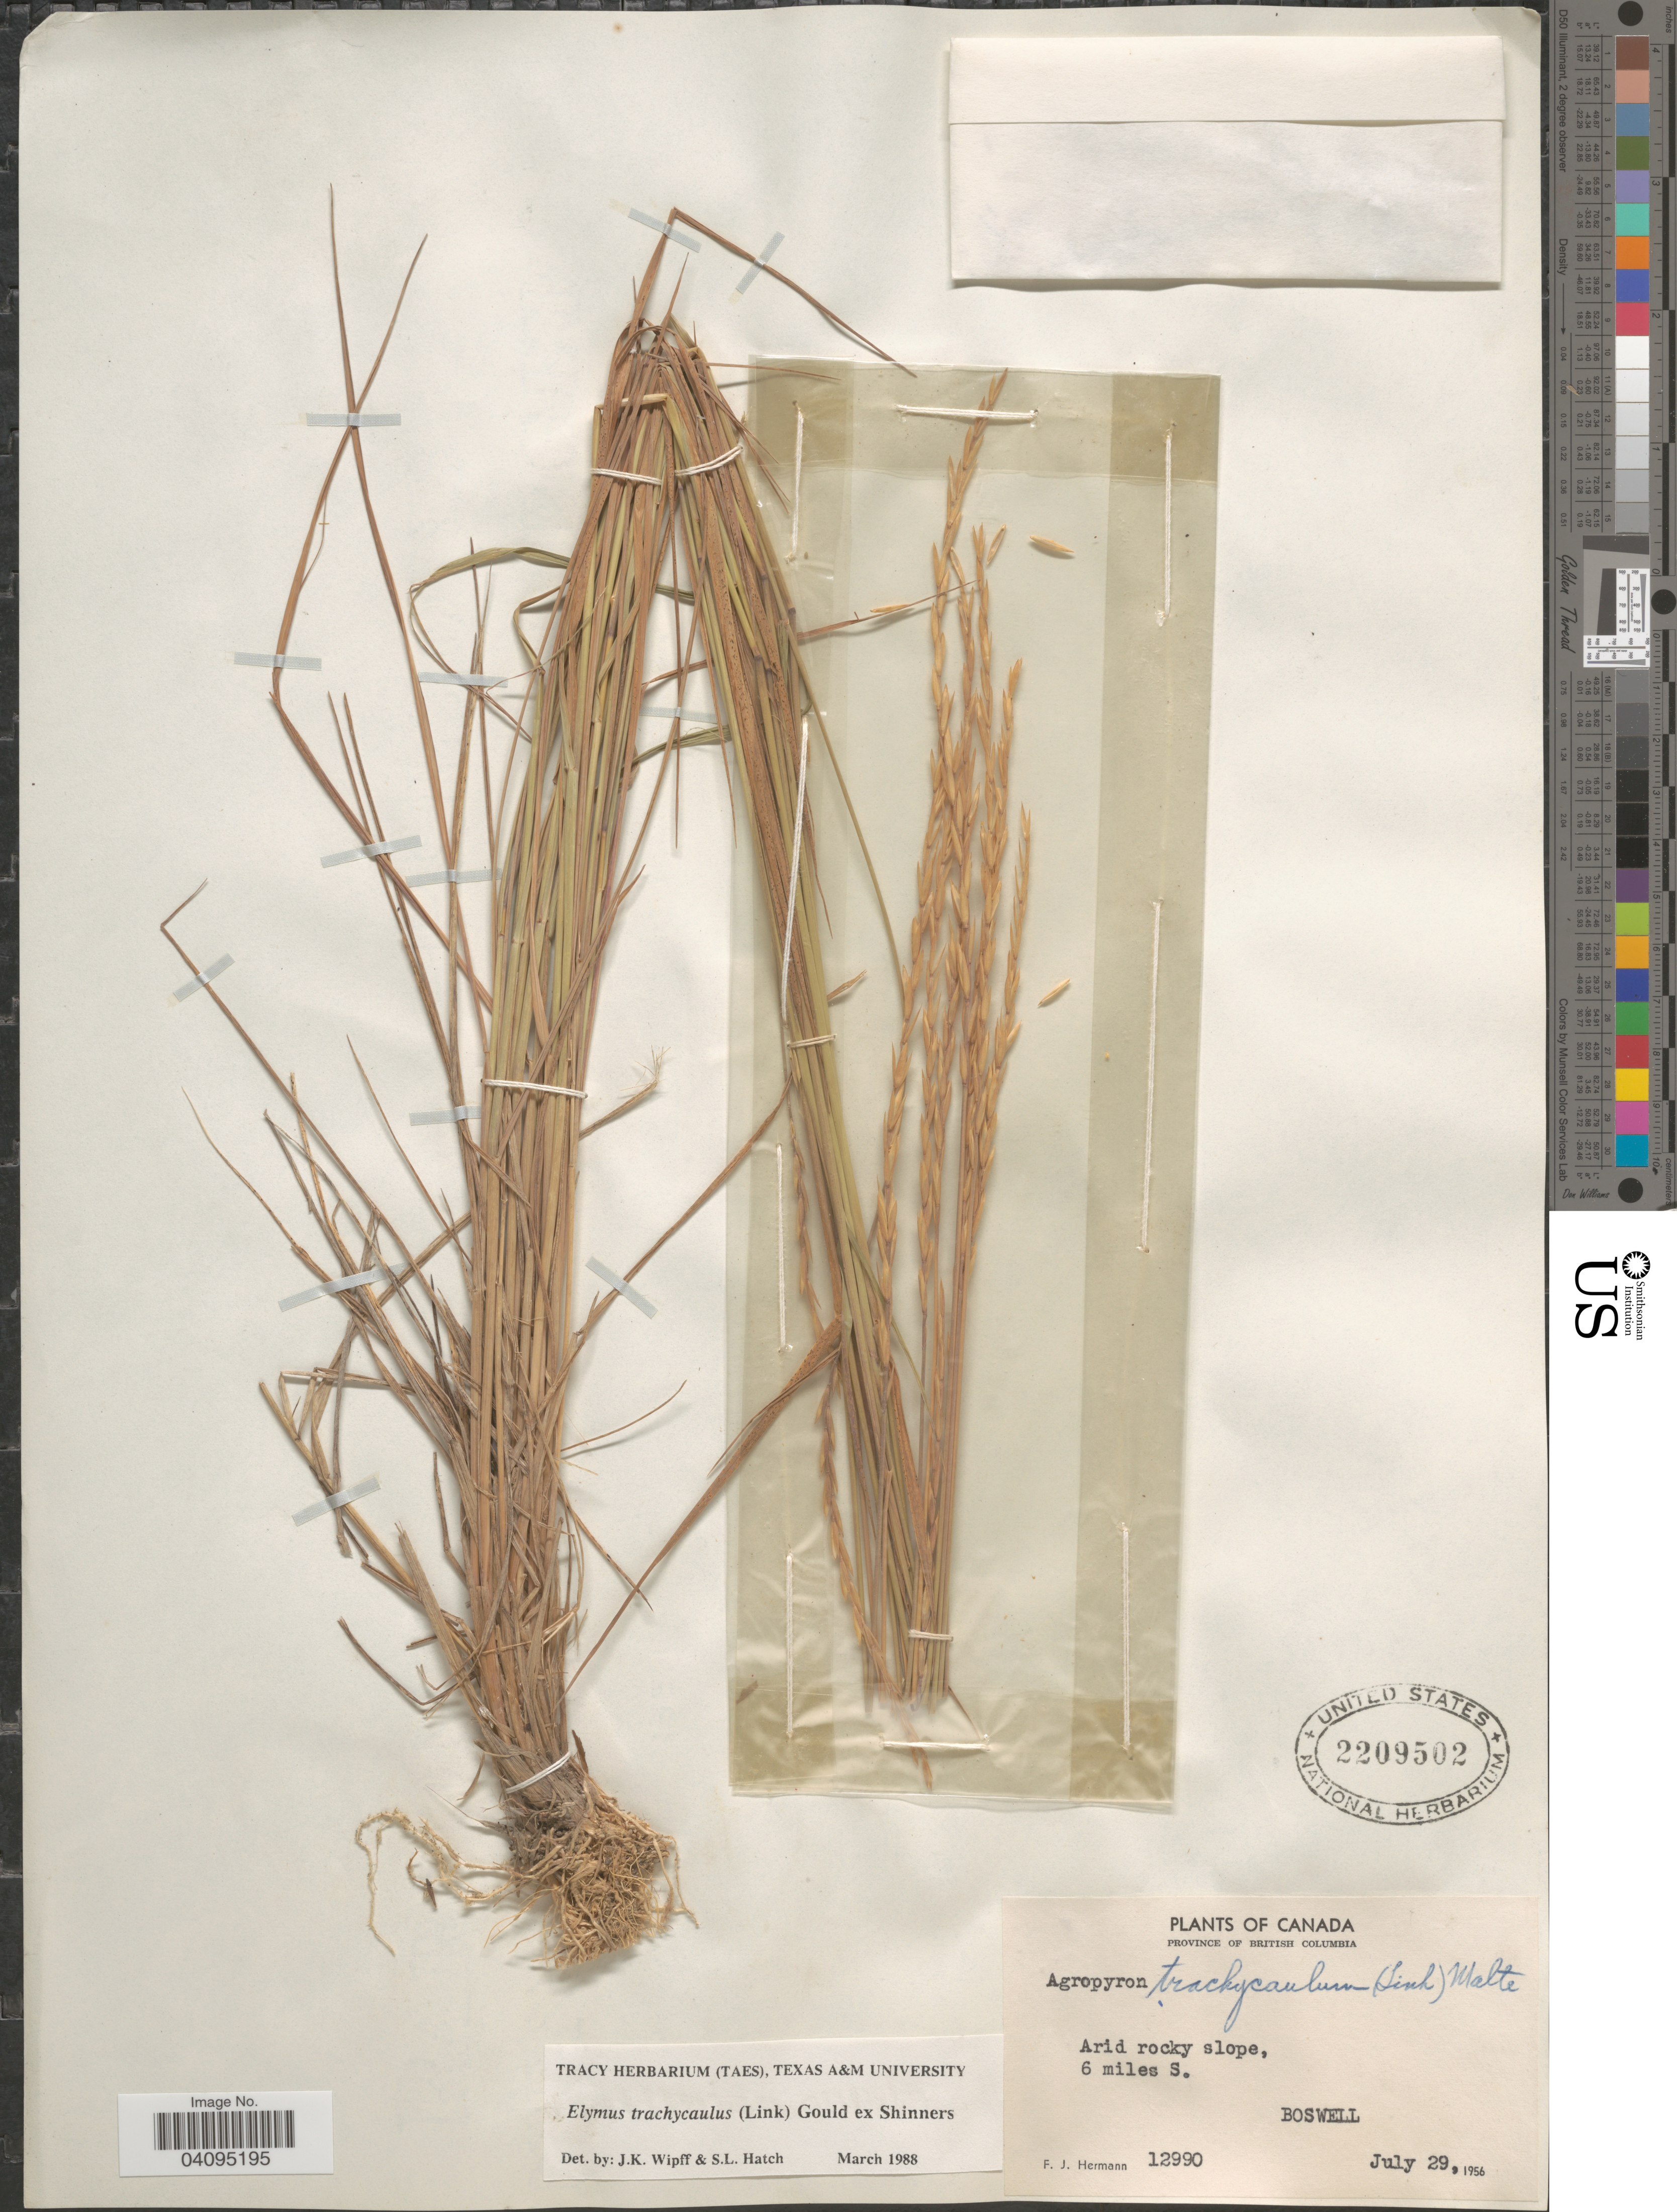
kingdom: Plantae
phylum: Tracheophyta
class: Liliopsida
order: Poales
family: Poaceae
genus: Elymus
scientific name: Elymus trachycaulus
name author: (Link) Gould ex Shinners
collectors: F. J. Hermann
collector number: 12990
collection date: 1956-07-29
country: Canada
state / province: British Columbia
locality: Arid rocky slope, 6 miles S. Boswell.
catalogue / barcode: US 2209502